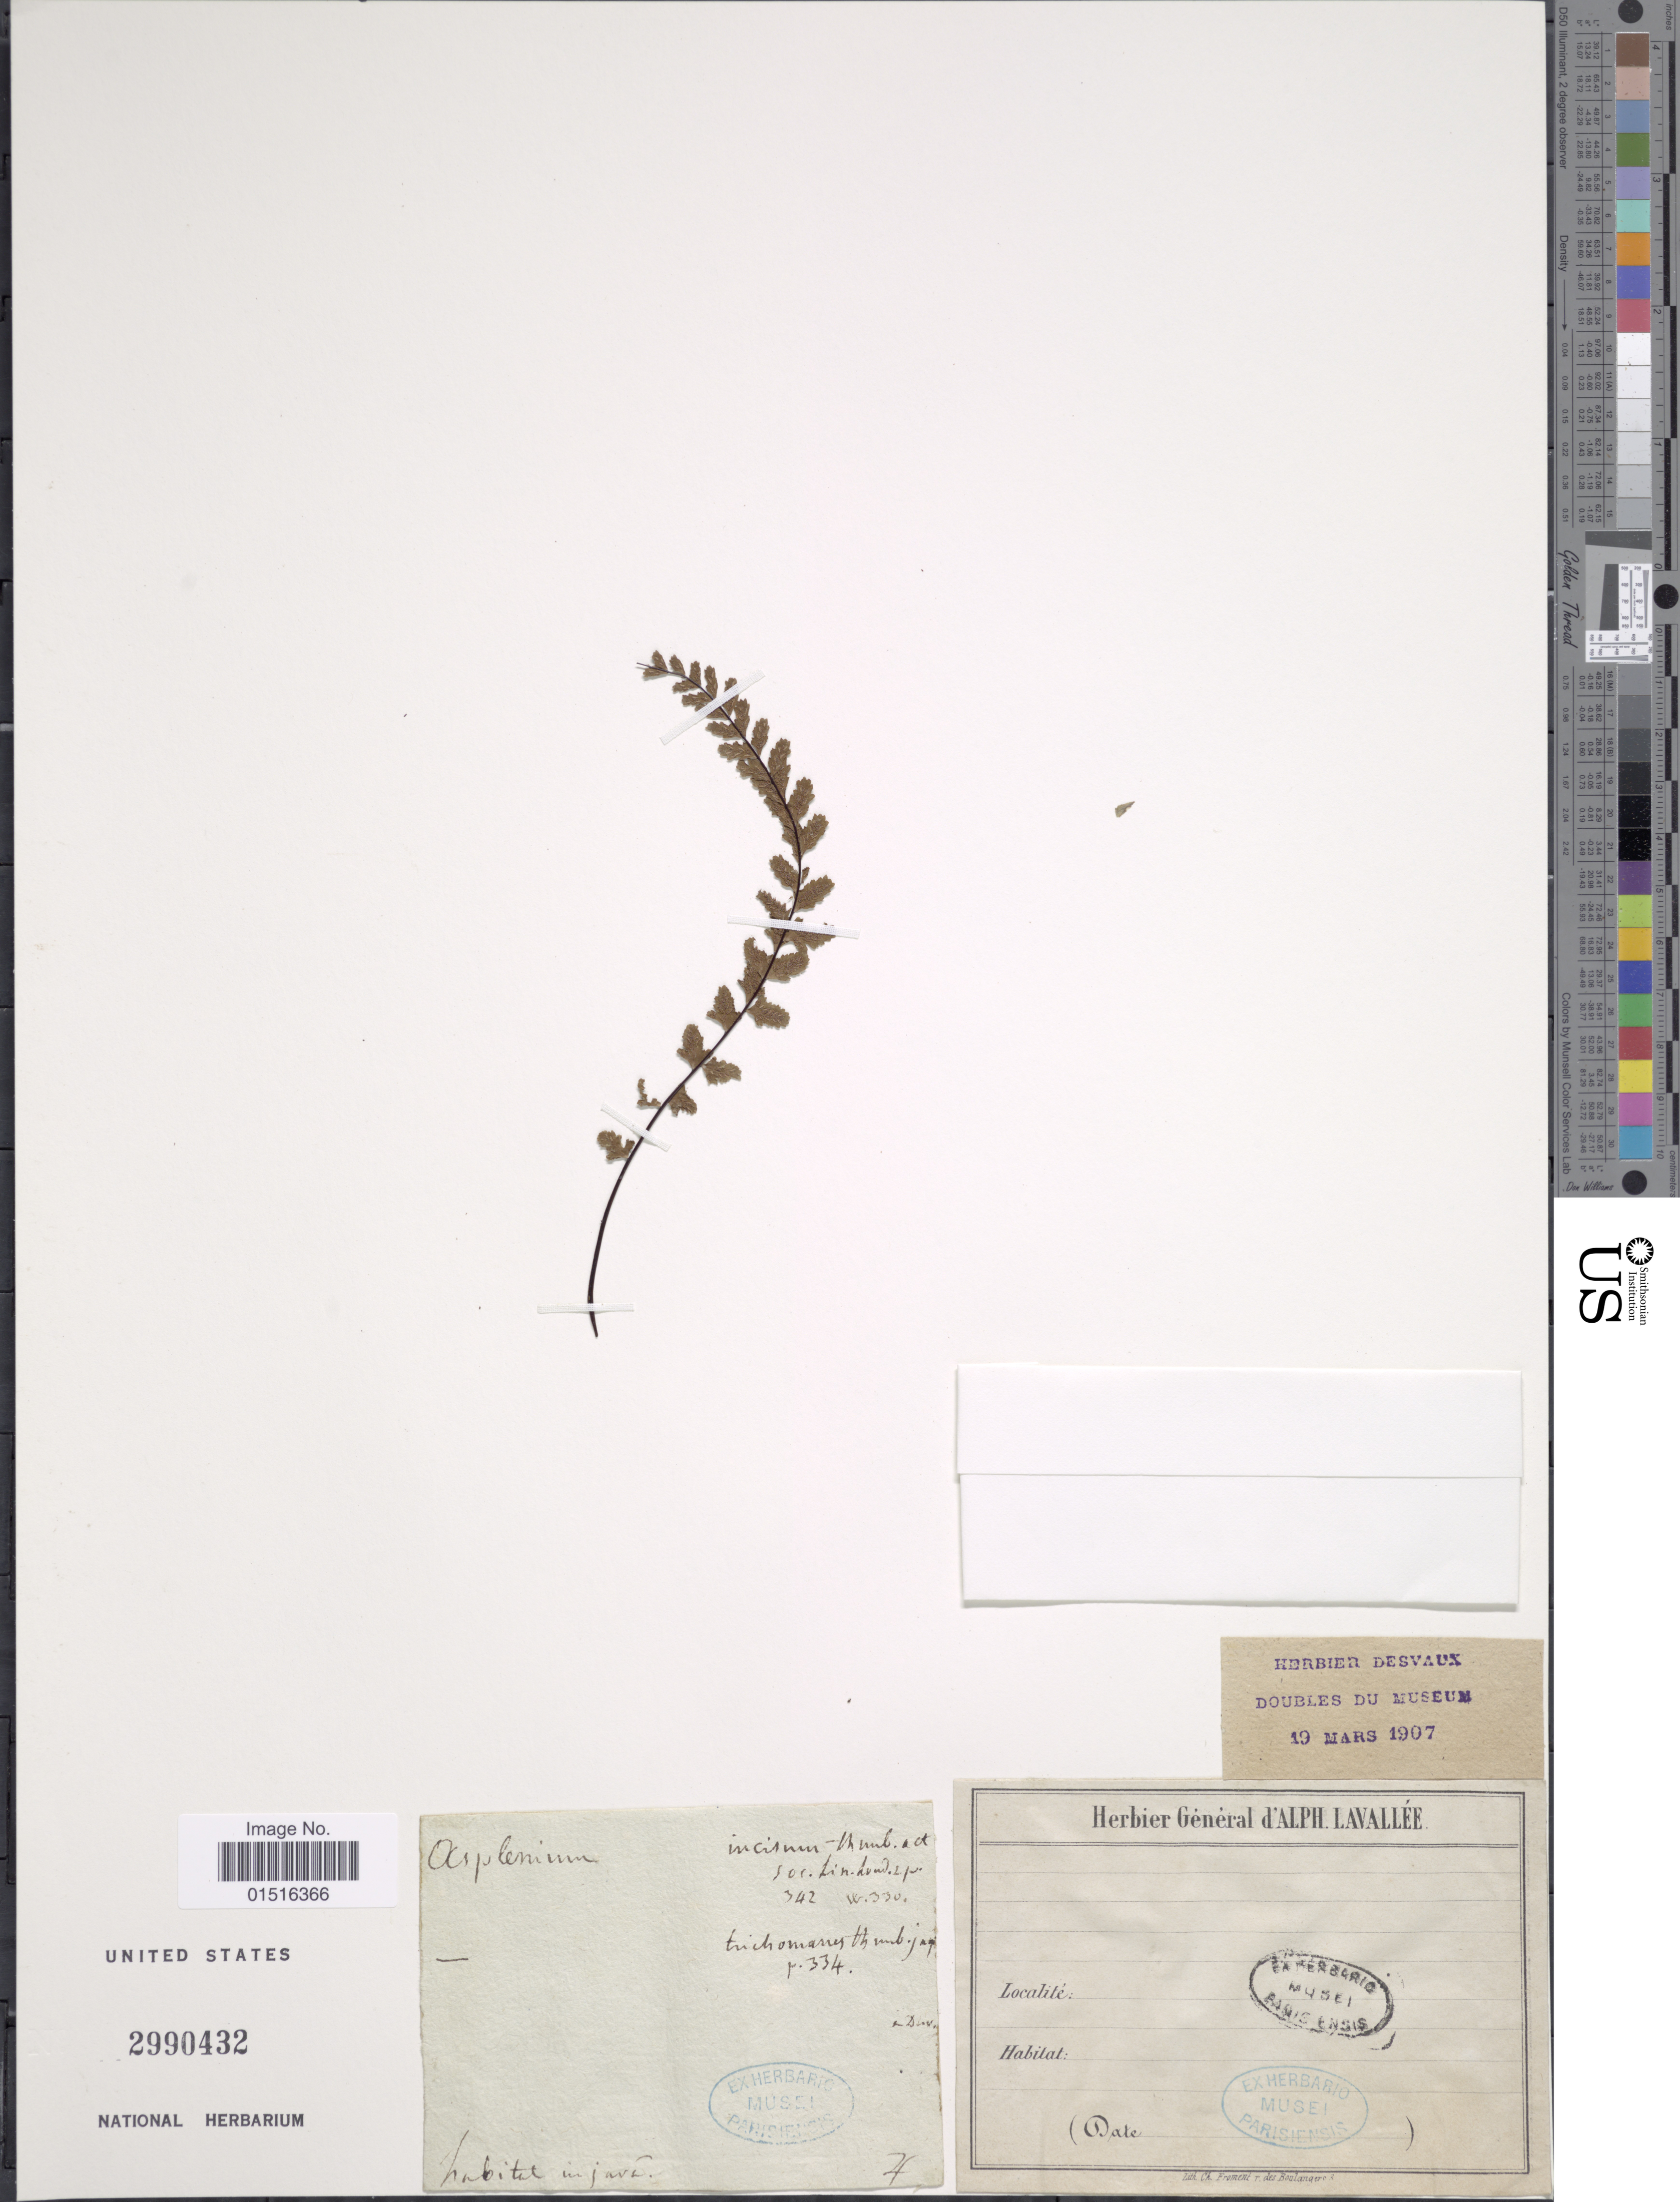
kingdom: Plantae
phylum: Tracheophyta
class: Polypodiopsida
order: Polypodiales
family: Aspleniaceae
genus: Asplenium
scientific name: Asplenium incisum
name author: Thunb.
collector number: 334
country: Indonesia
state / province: Java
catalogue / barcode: US 2990432